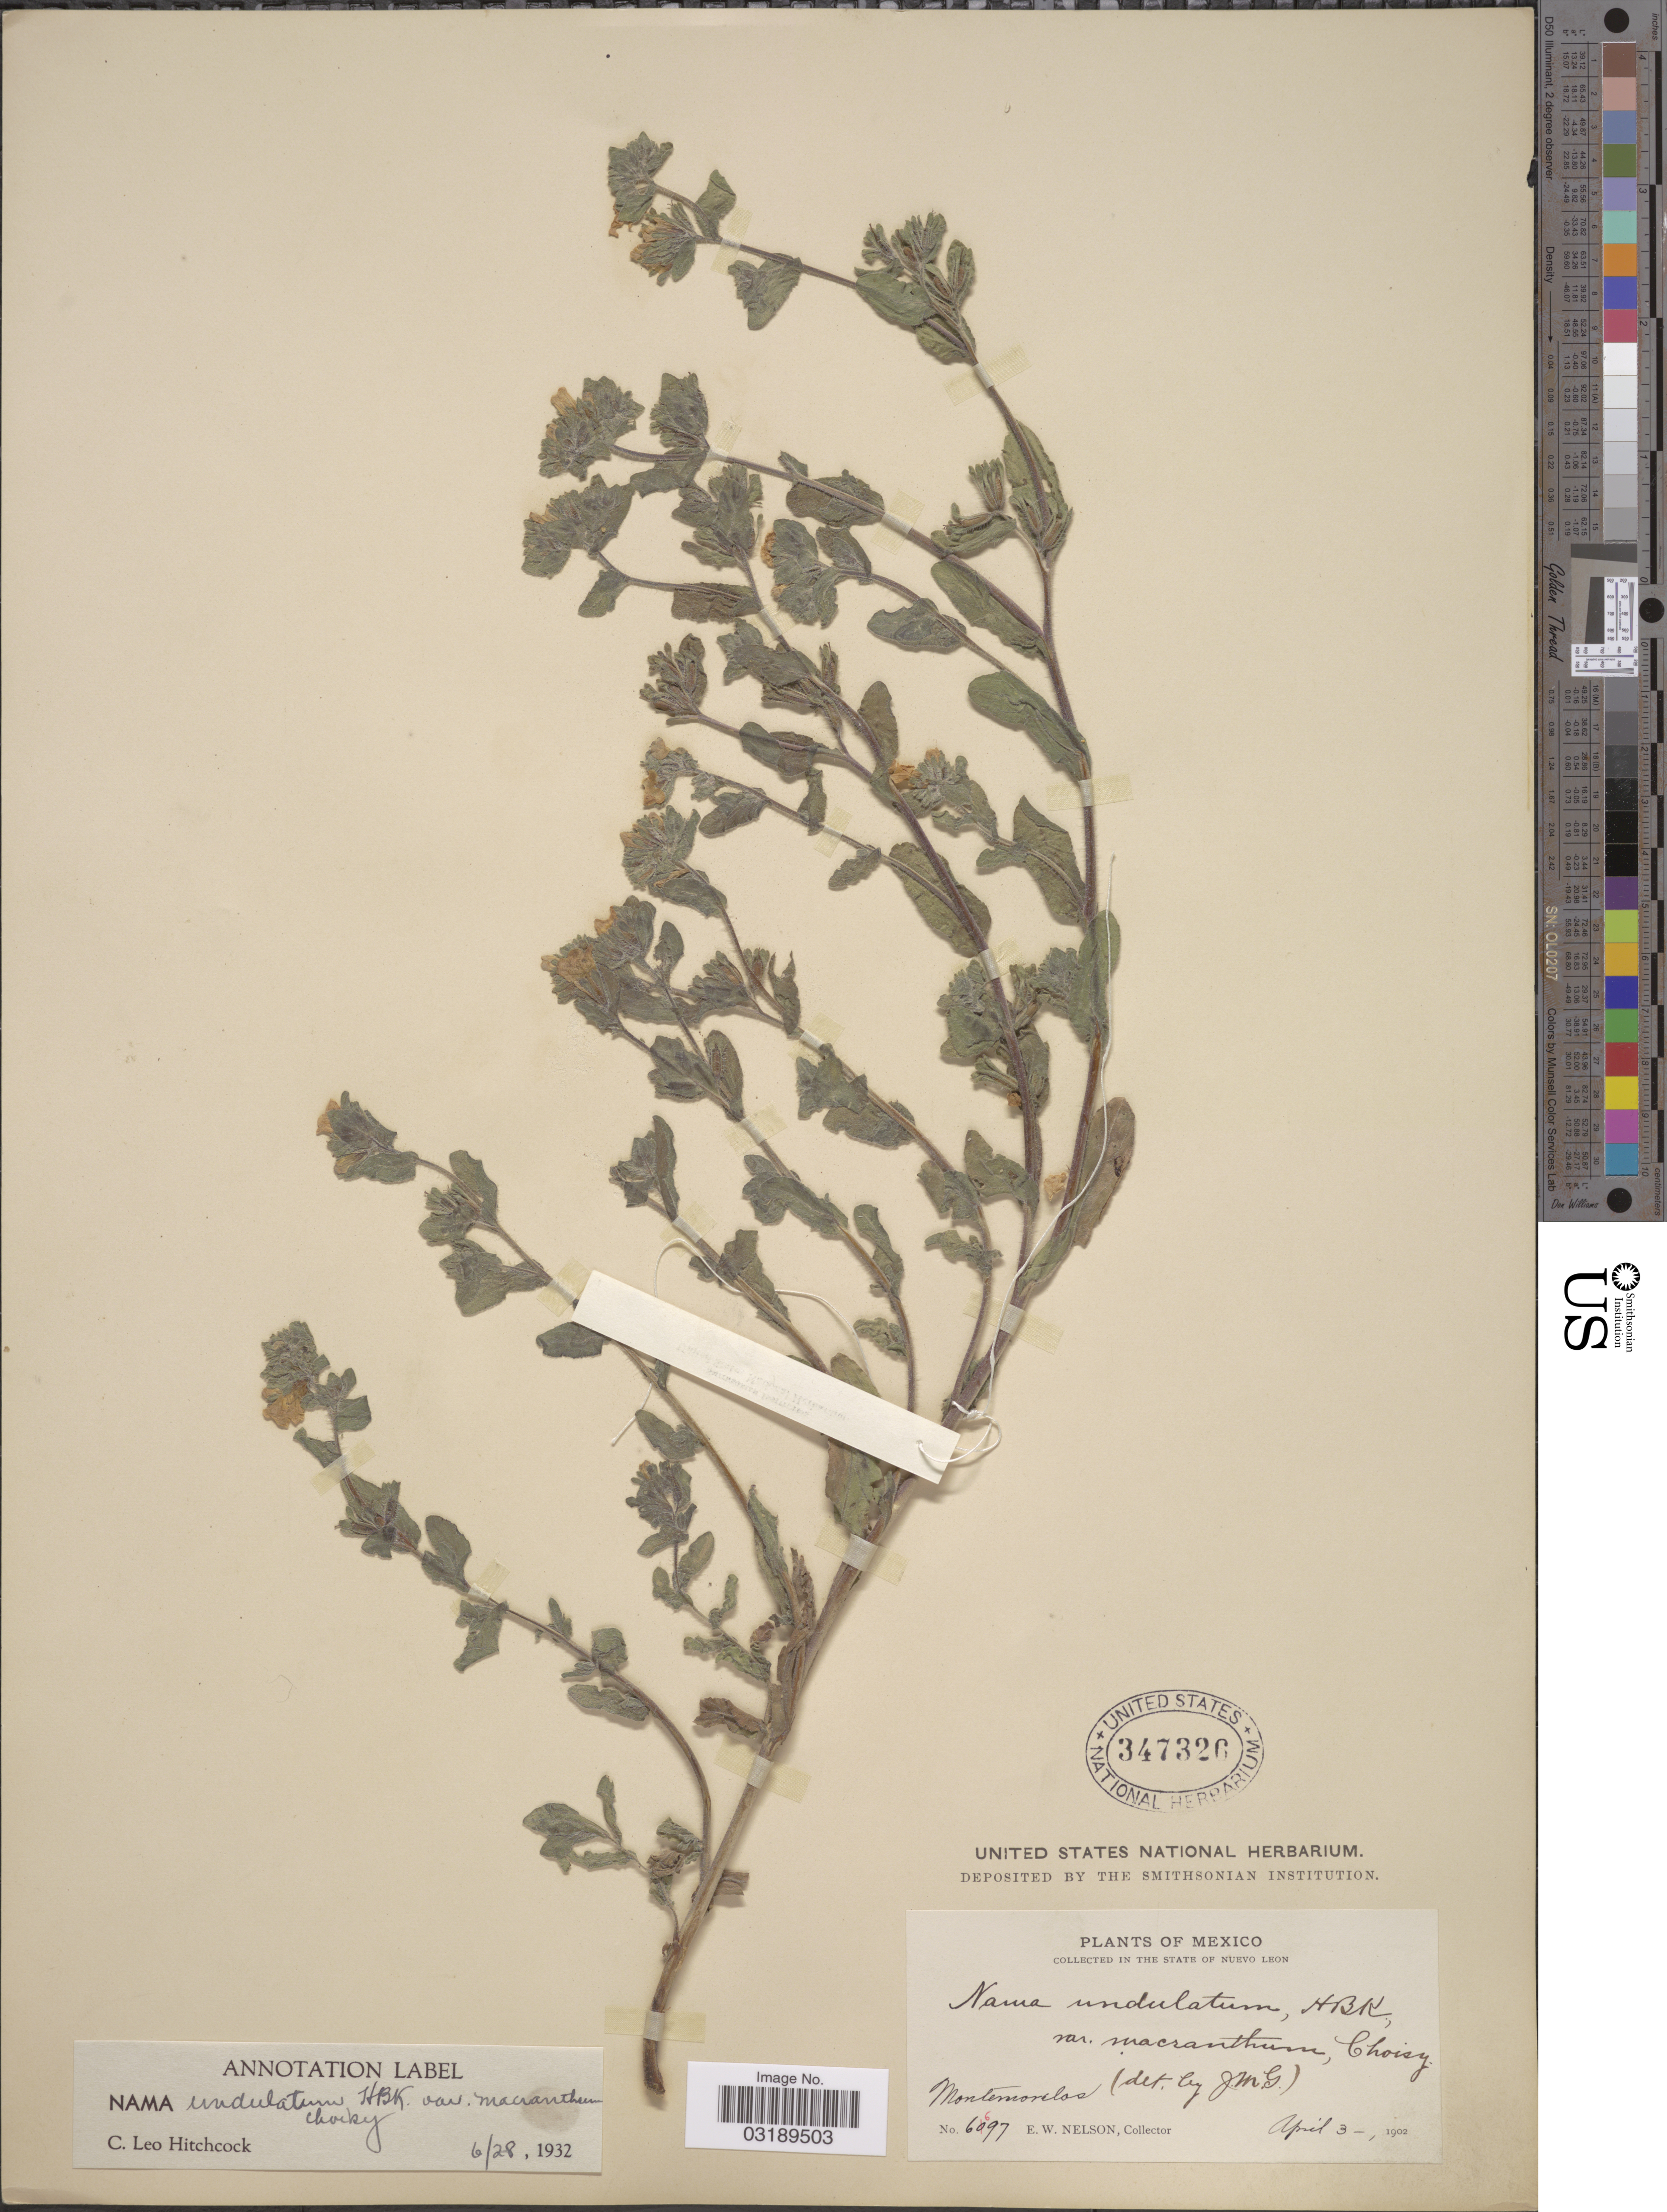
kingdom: Plantae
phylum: Tracheophyta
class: Magnoliopsida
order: Boraginales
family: Namaceae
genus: Nama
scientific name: Nama undulatum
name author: Kunth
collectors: E. W. Nelson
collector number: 6697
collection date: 1902-04-03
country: Mexico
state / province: Nuevo León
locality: Montemorelos.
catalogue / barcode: US 347326